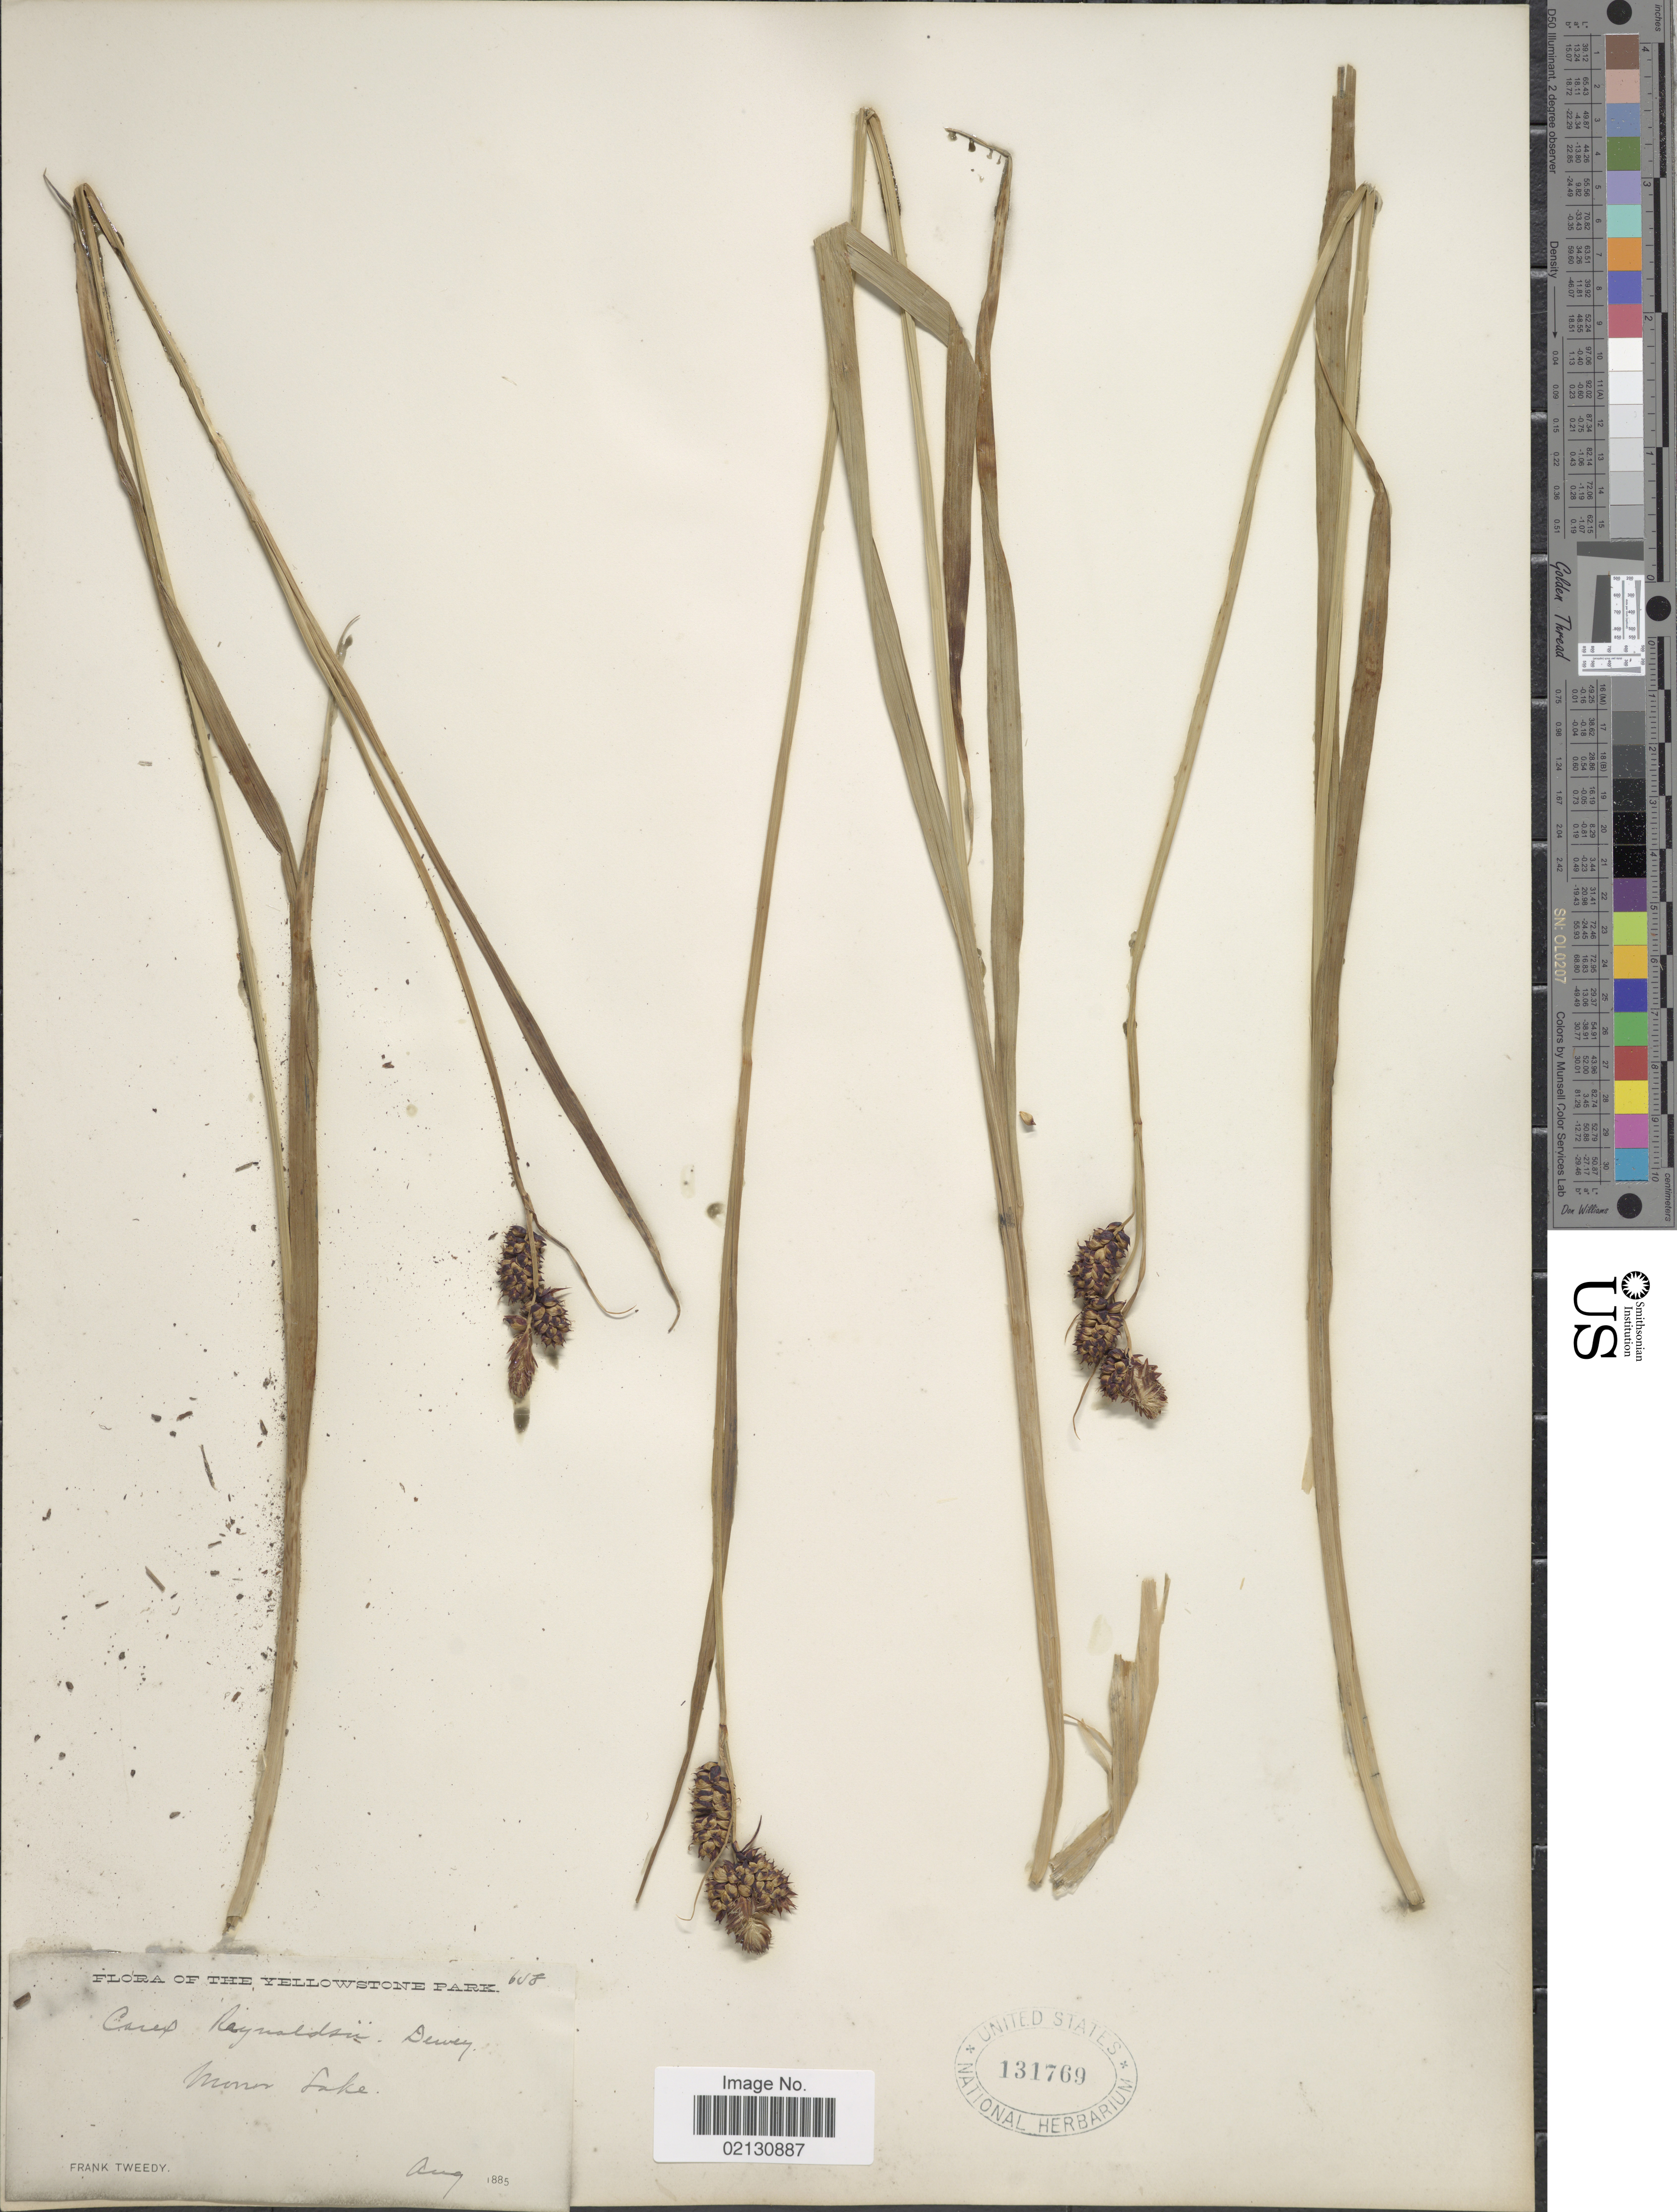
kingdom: Plantae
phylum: Tracheophyta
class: Liliopsida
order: Poales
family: Cyperaceae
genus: Carex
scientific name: Carex raynoldsii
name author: Dewey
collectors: F. Tweedy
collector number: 608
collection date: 1885-08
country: United States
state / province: Wyoming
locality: Yellowstone Park. Mirror Lake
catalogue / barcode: US 131769